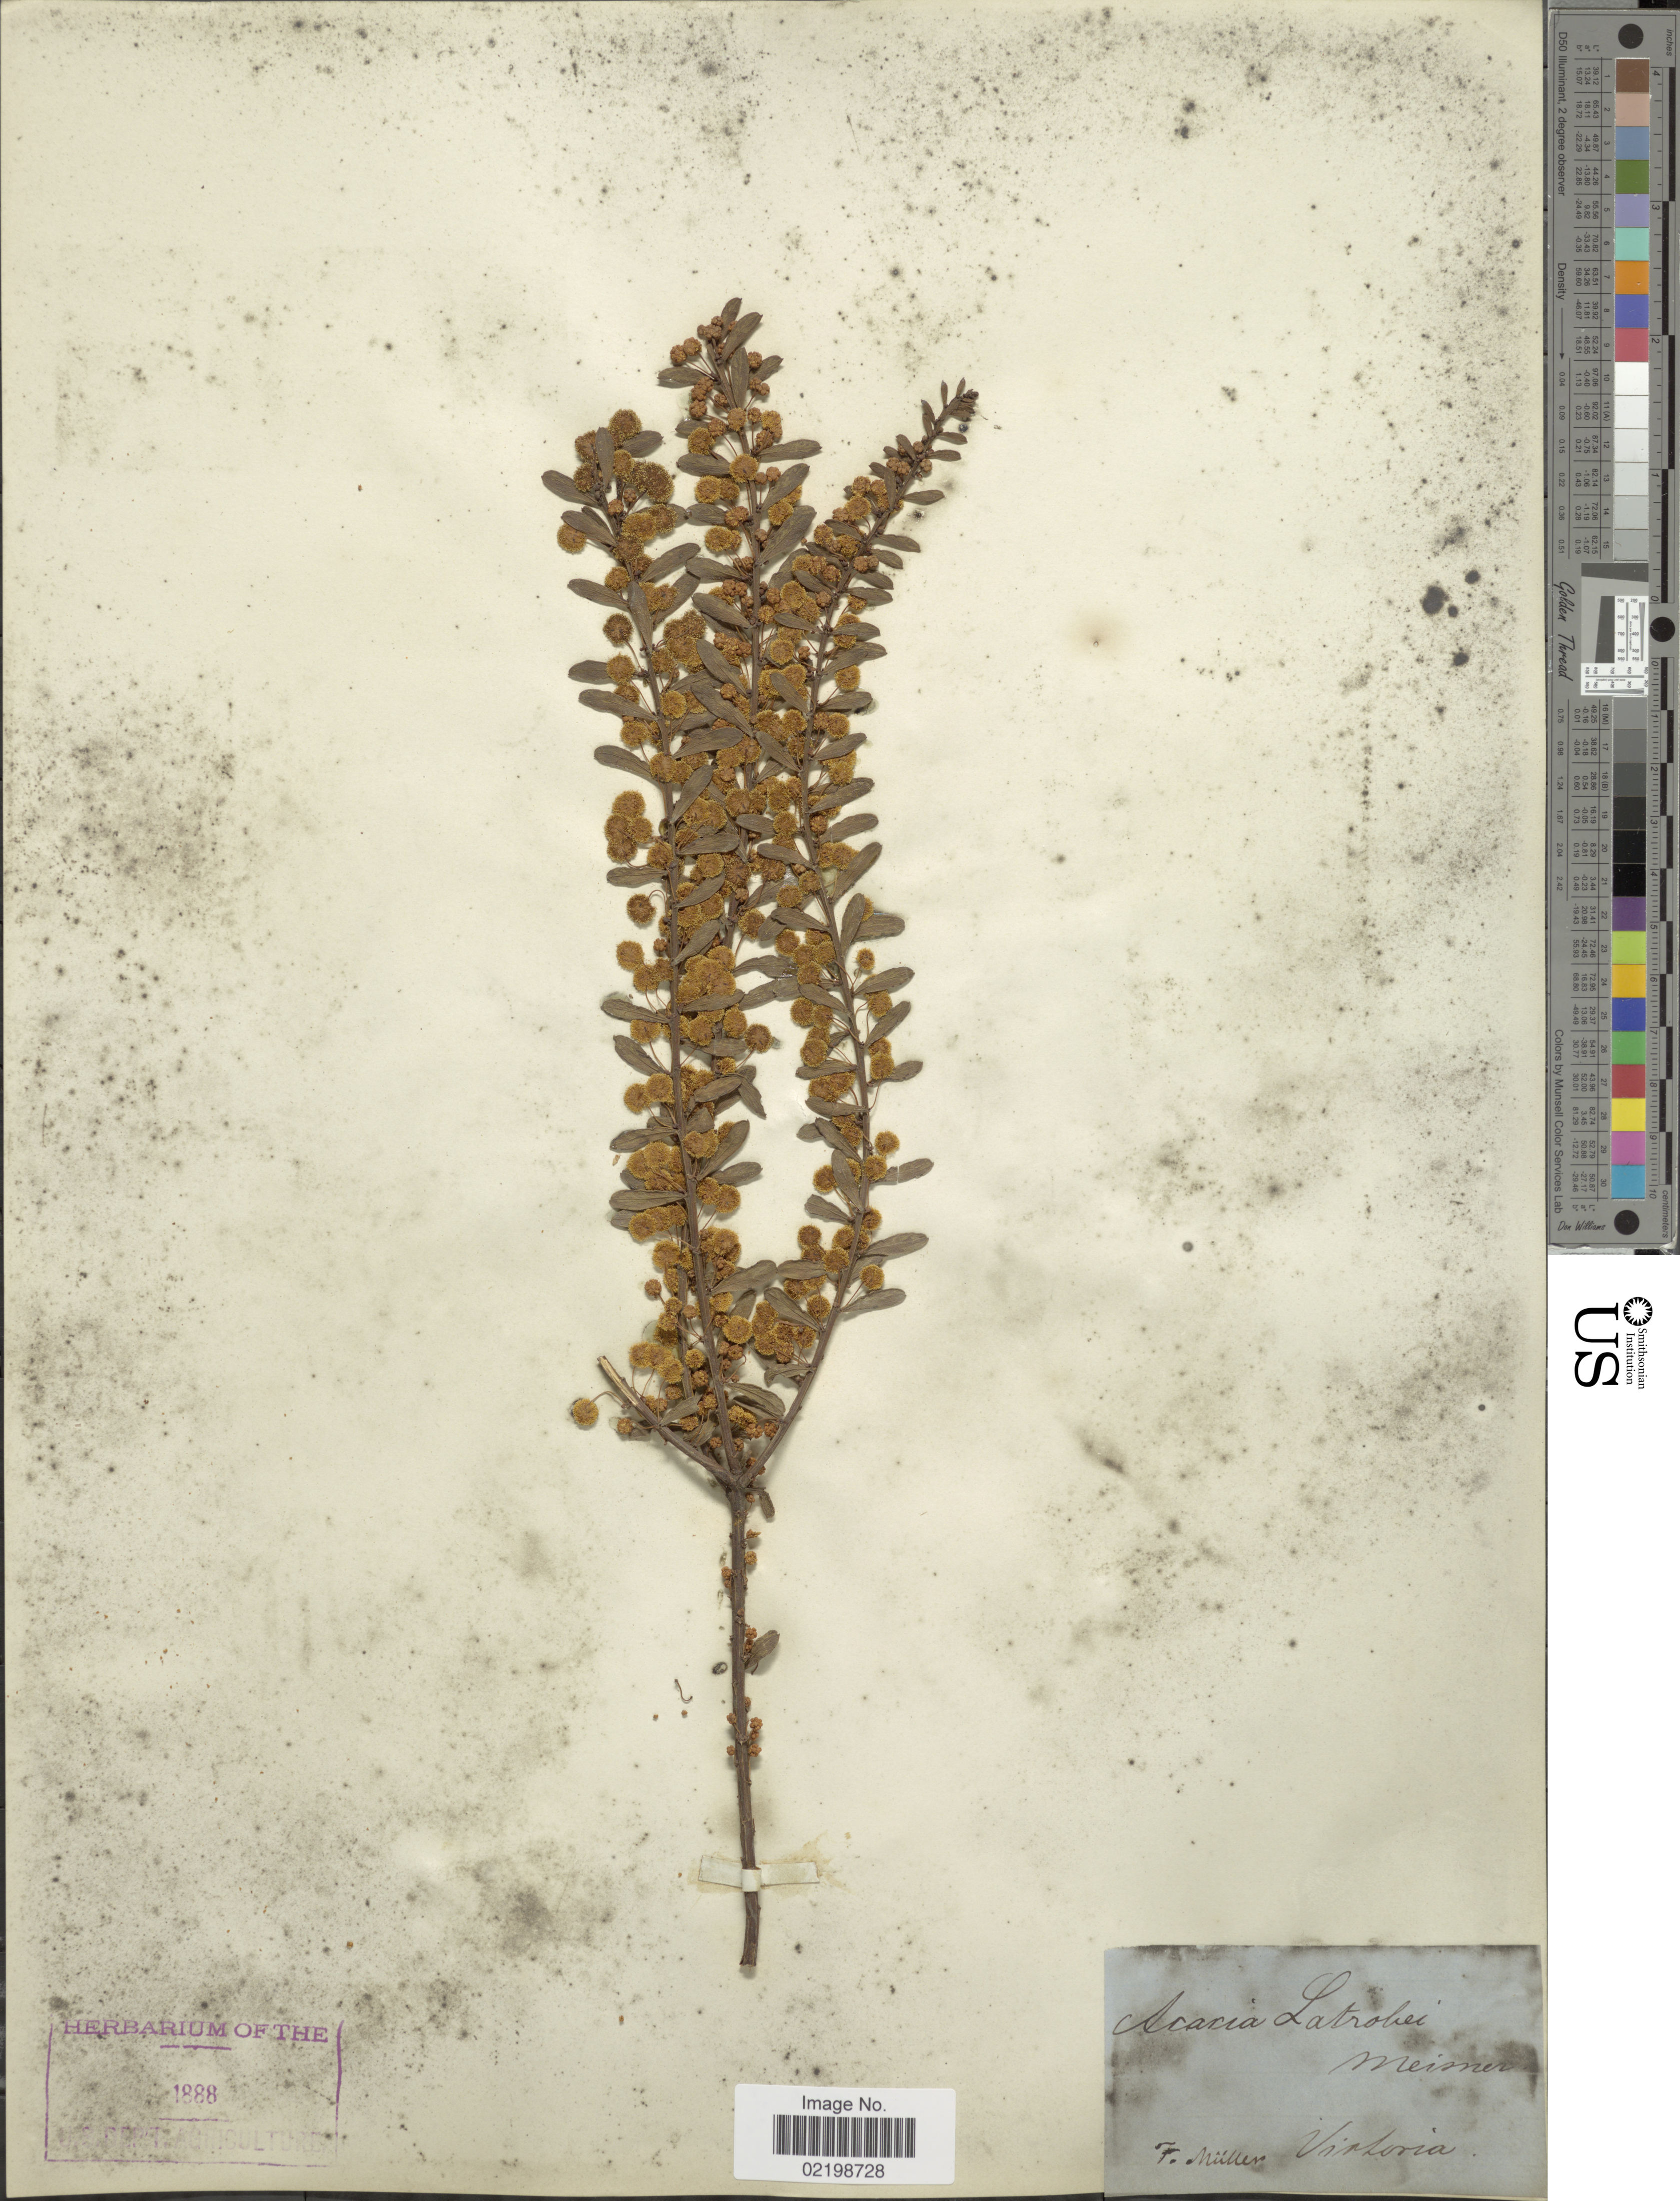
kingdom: Plantae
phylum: Tracheophyta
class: Magnoliopsida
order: Fabales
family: Fabaceae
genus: Acacia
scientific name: Acacia latrobei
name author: Meissner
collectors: F. Müller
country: Australia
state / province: Victoria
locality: Victoria